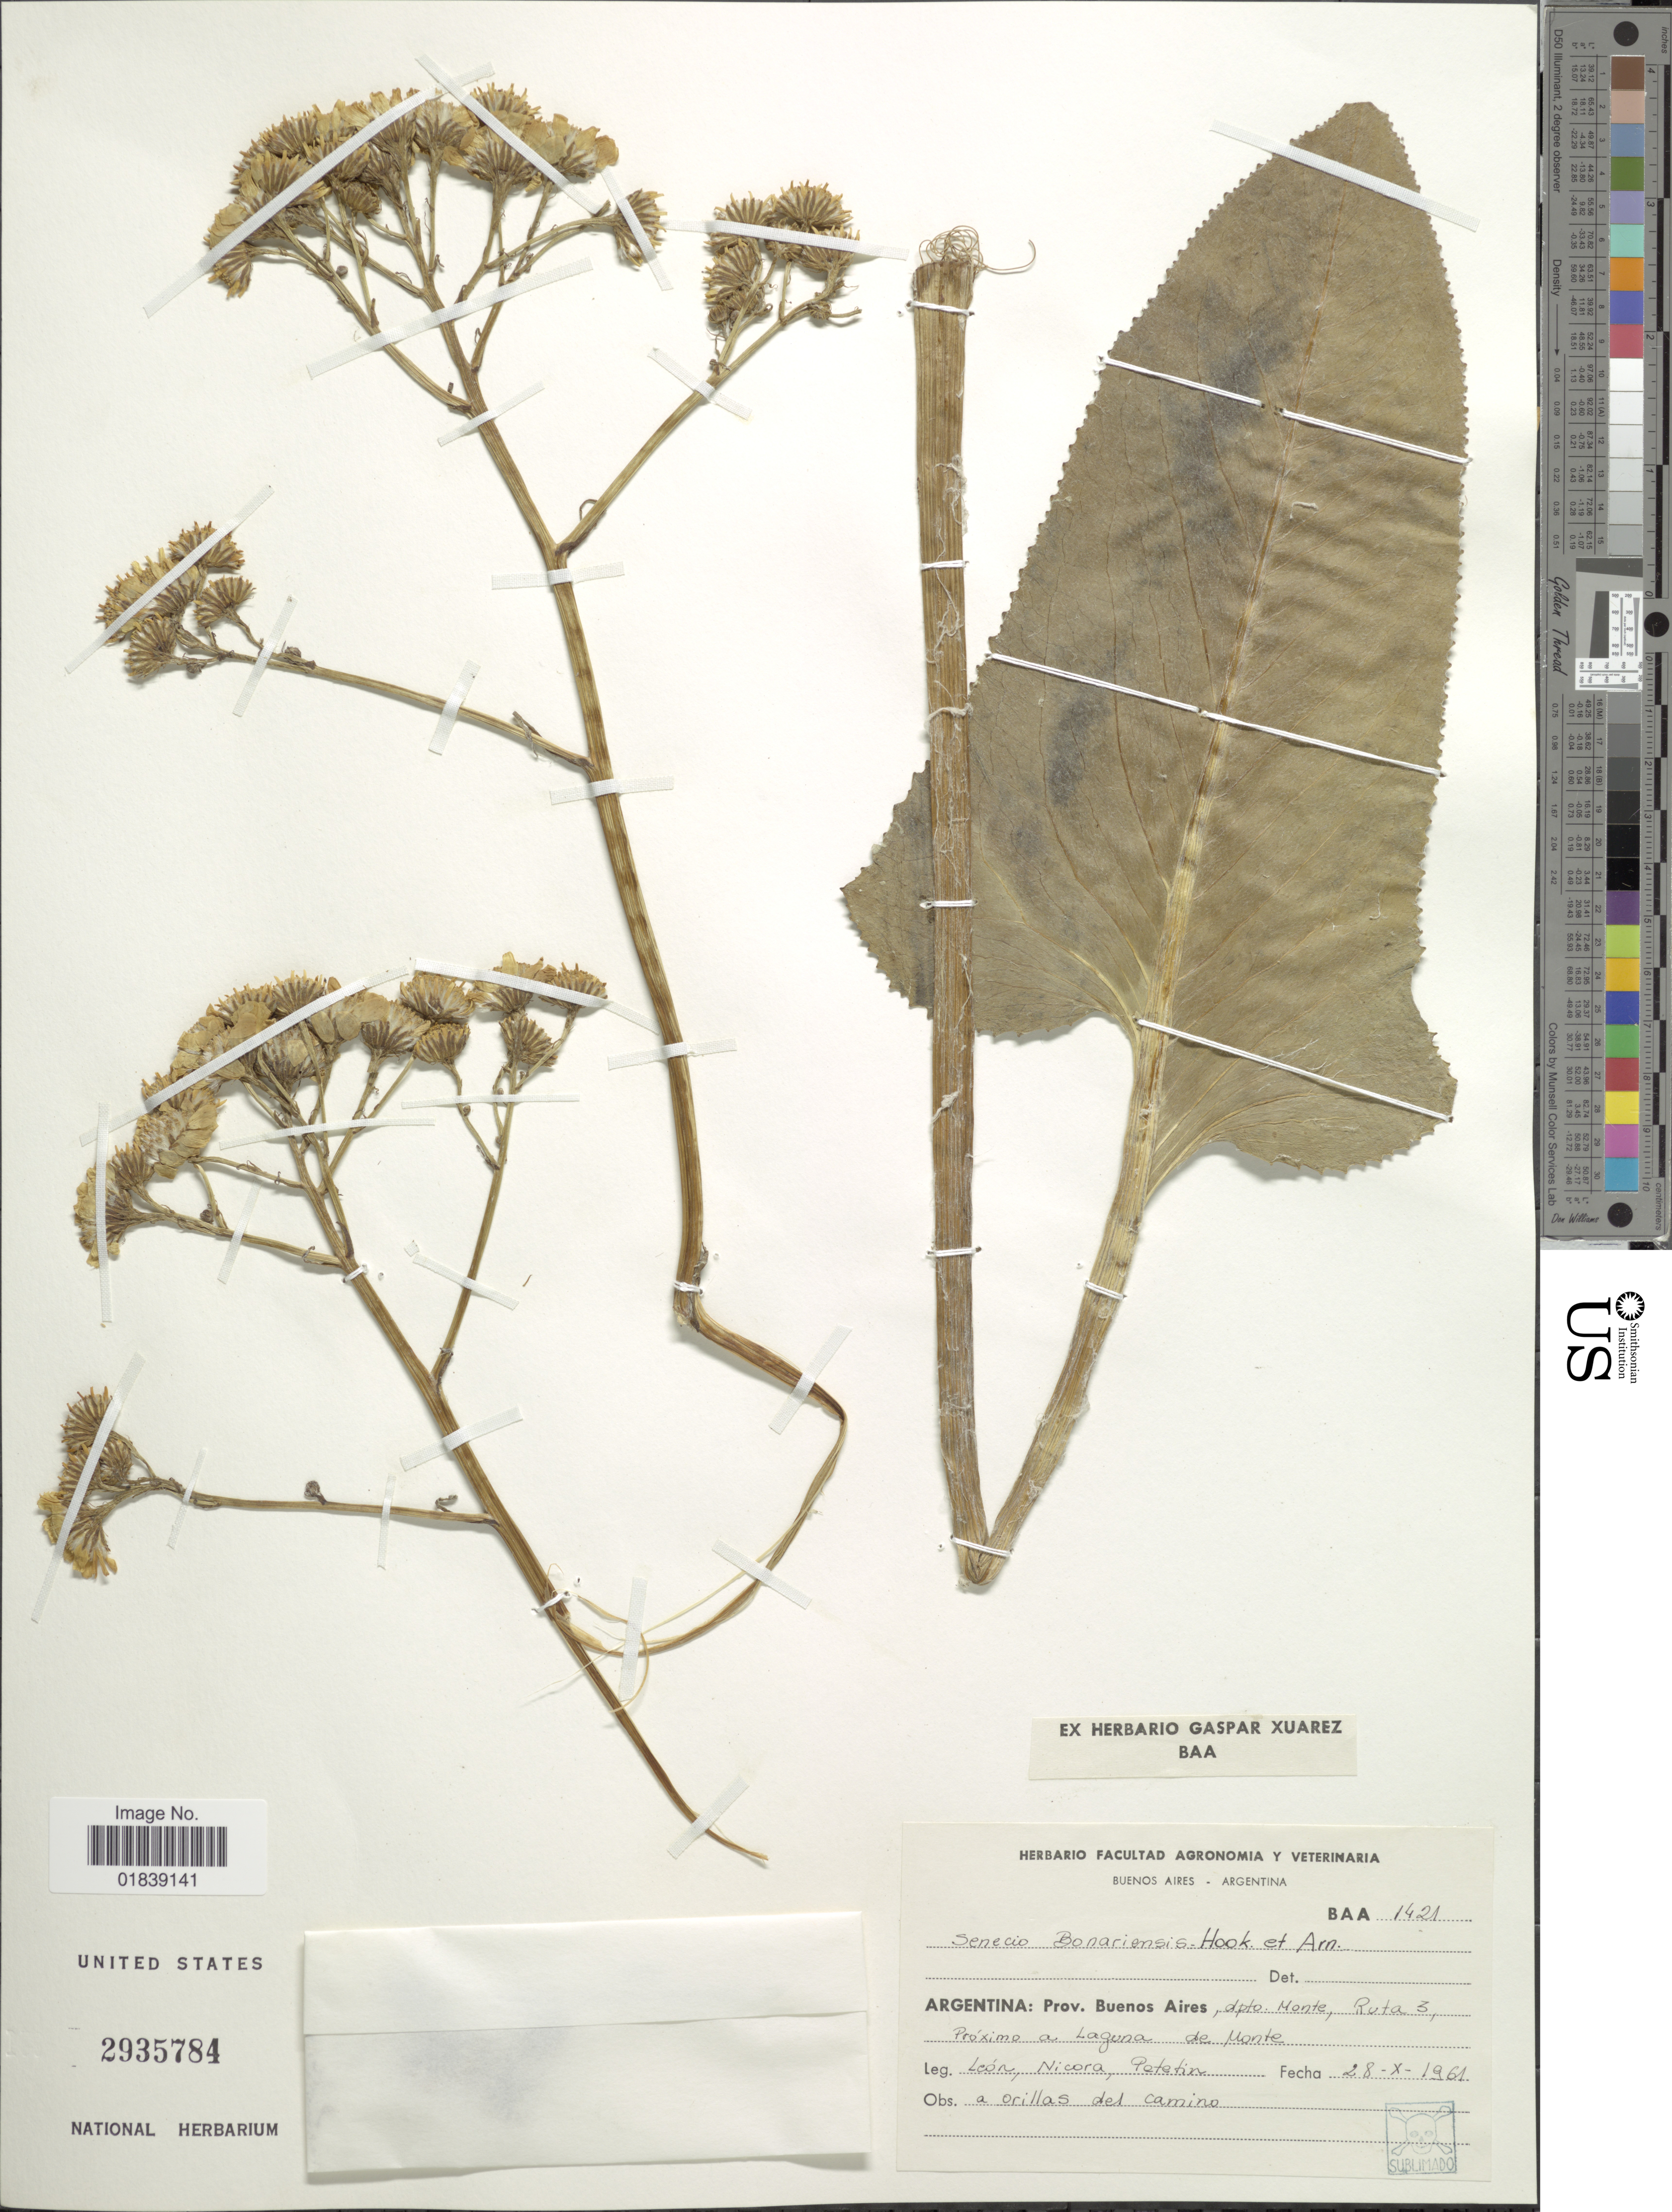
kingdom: Plantae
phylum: Tracheophyta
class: Magnoliopsida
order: Asterales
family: Asteraceae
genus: Senecio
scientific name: Senecio bonariensis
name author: Hook. & Arn.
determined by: Salomon, Luciana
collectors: -. León, Nicora & Petetin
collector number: BAA 1421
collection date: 1961-10-28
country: Argentina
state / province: Buenos Aires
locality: Dpto. Monte, Ruta 3, Poximo a Laguna de Monte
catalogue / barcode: US 2935784